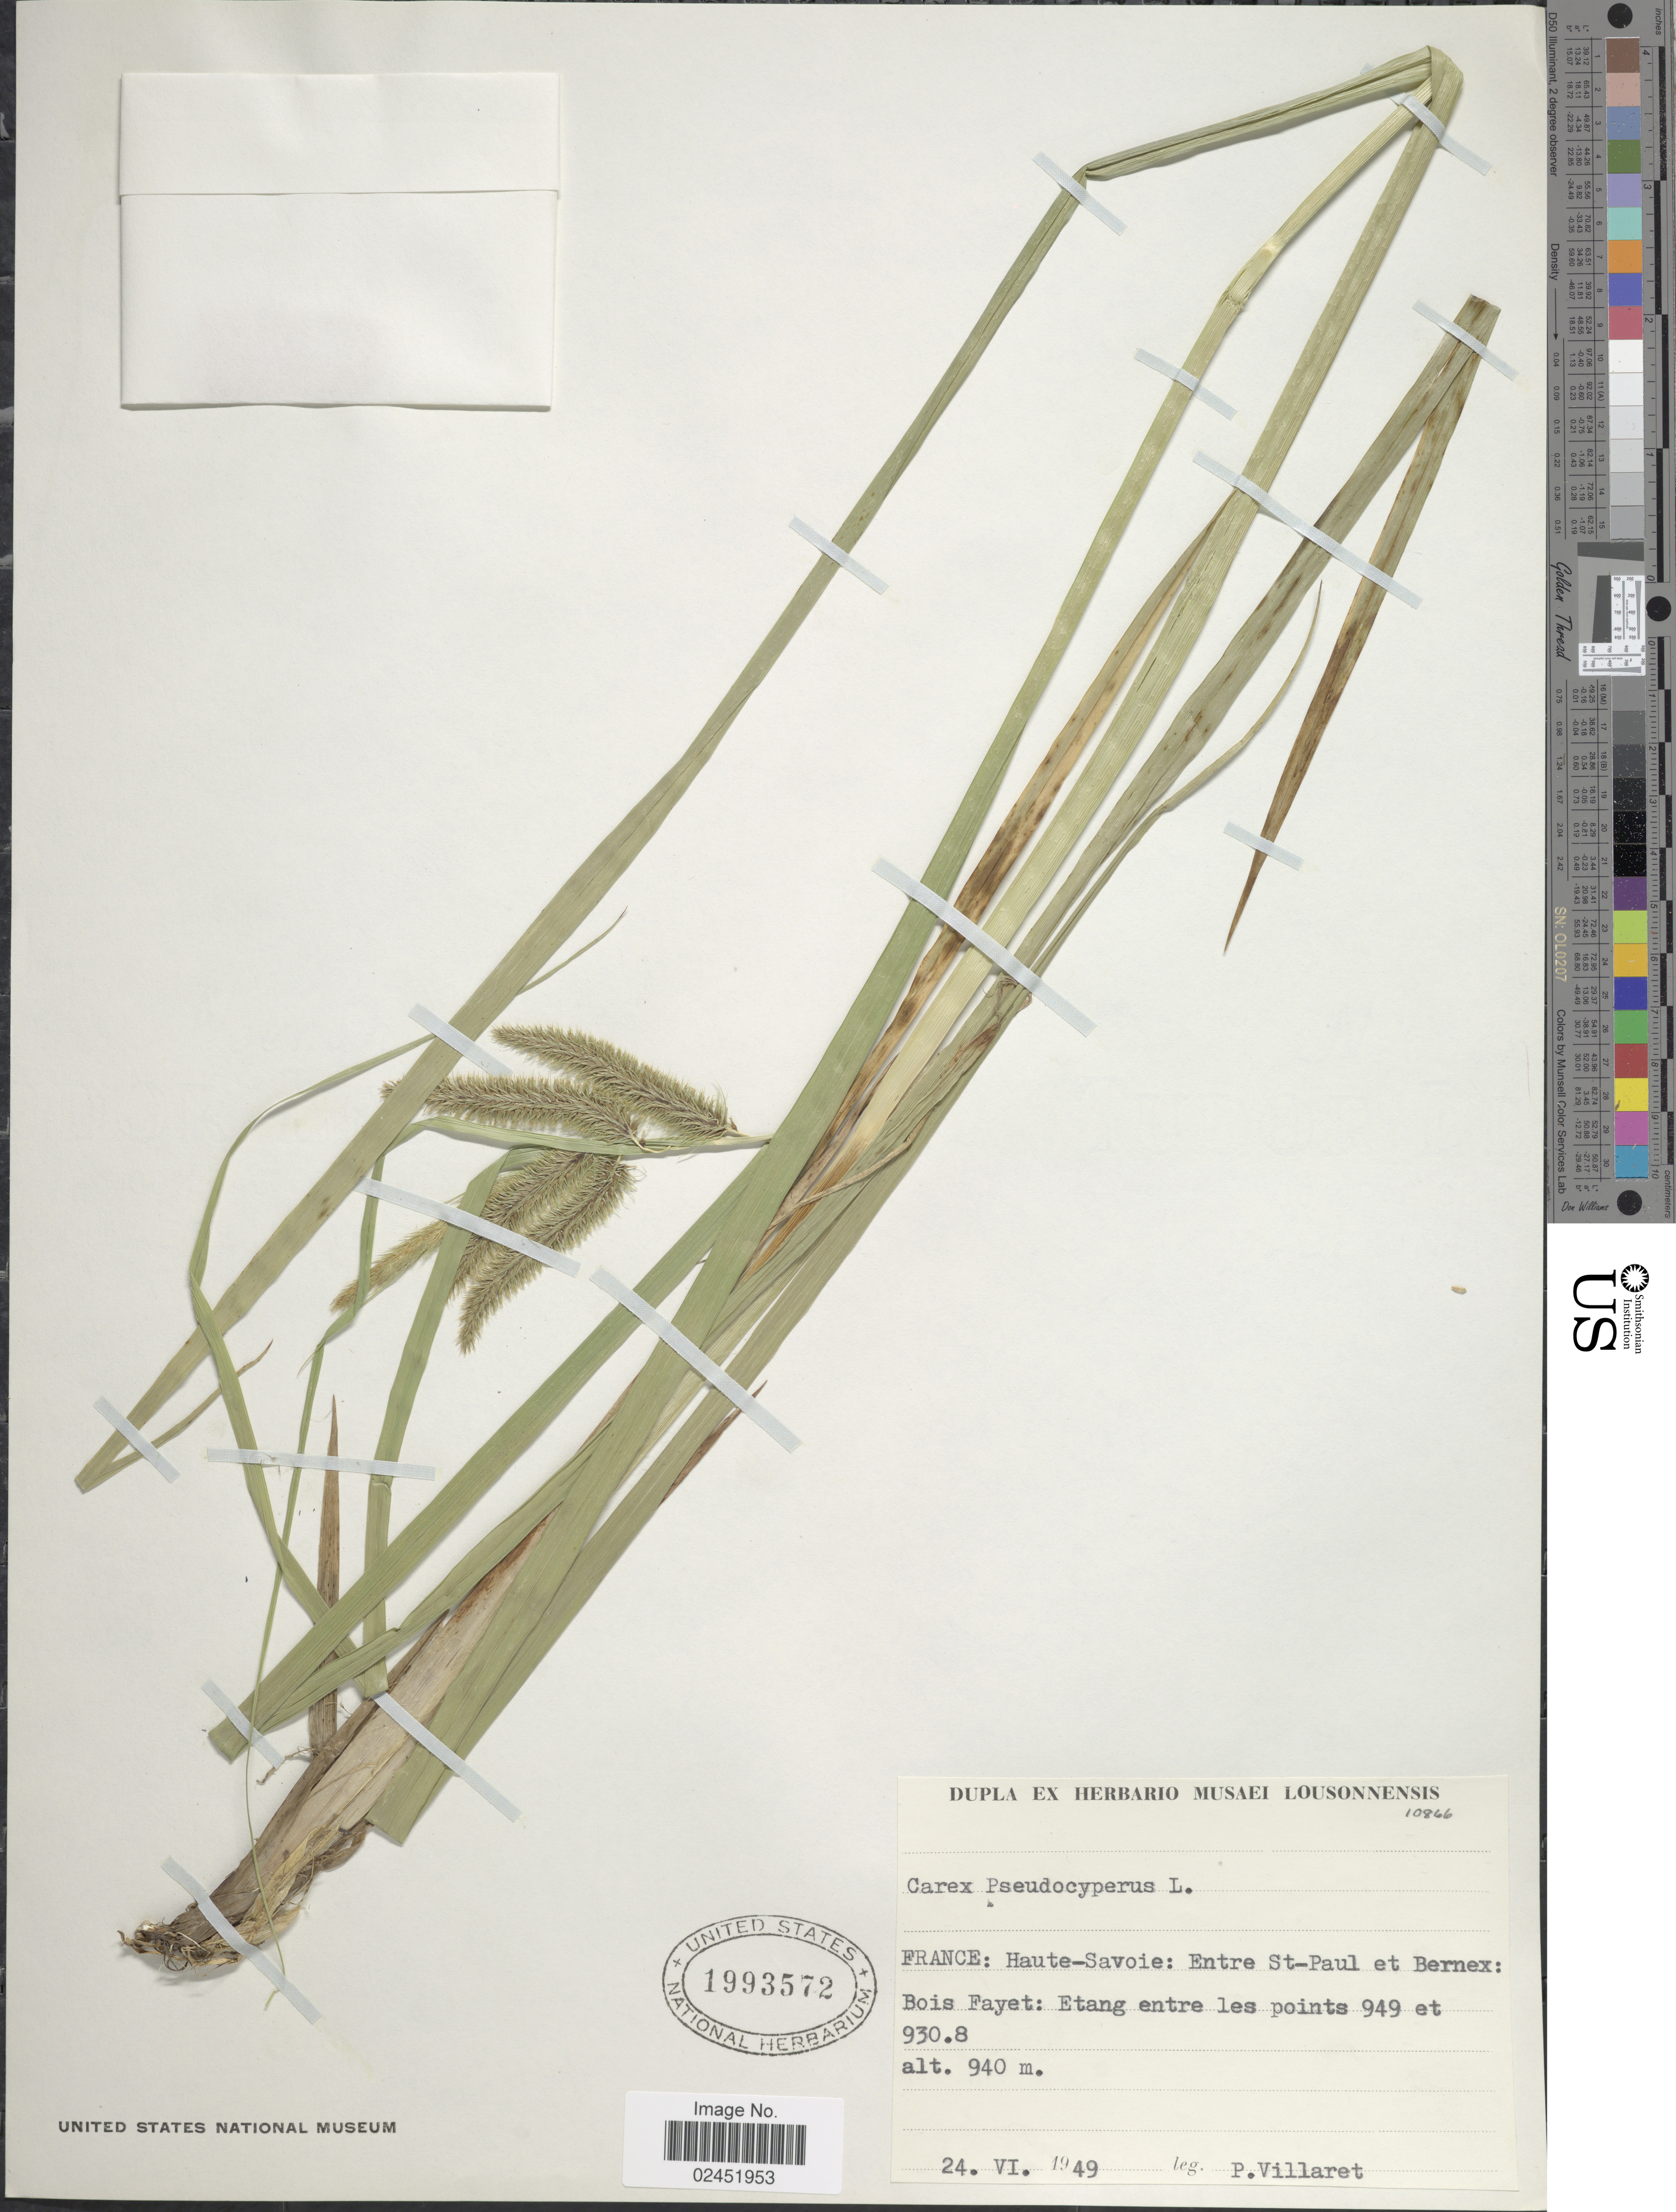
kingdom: Plantae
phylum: Tracheophyta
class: Liliopsida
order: Poales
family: Cyperaceae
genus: Carex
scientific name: Carex pseudocyperus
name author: L.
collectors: P. Villaret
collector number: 10866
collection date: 1949-06-24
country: France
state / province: Auvergne-Rhône-Alpes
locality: Haute-Savoie: Entre St-Paul et Bernex: Bois Fayet: Etang entre les ponts 949 et 930.8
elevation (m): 940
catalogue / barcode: US 1993572